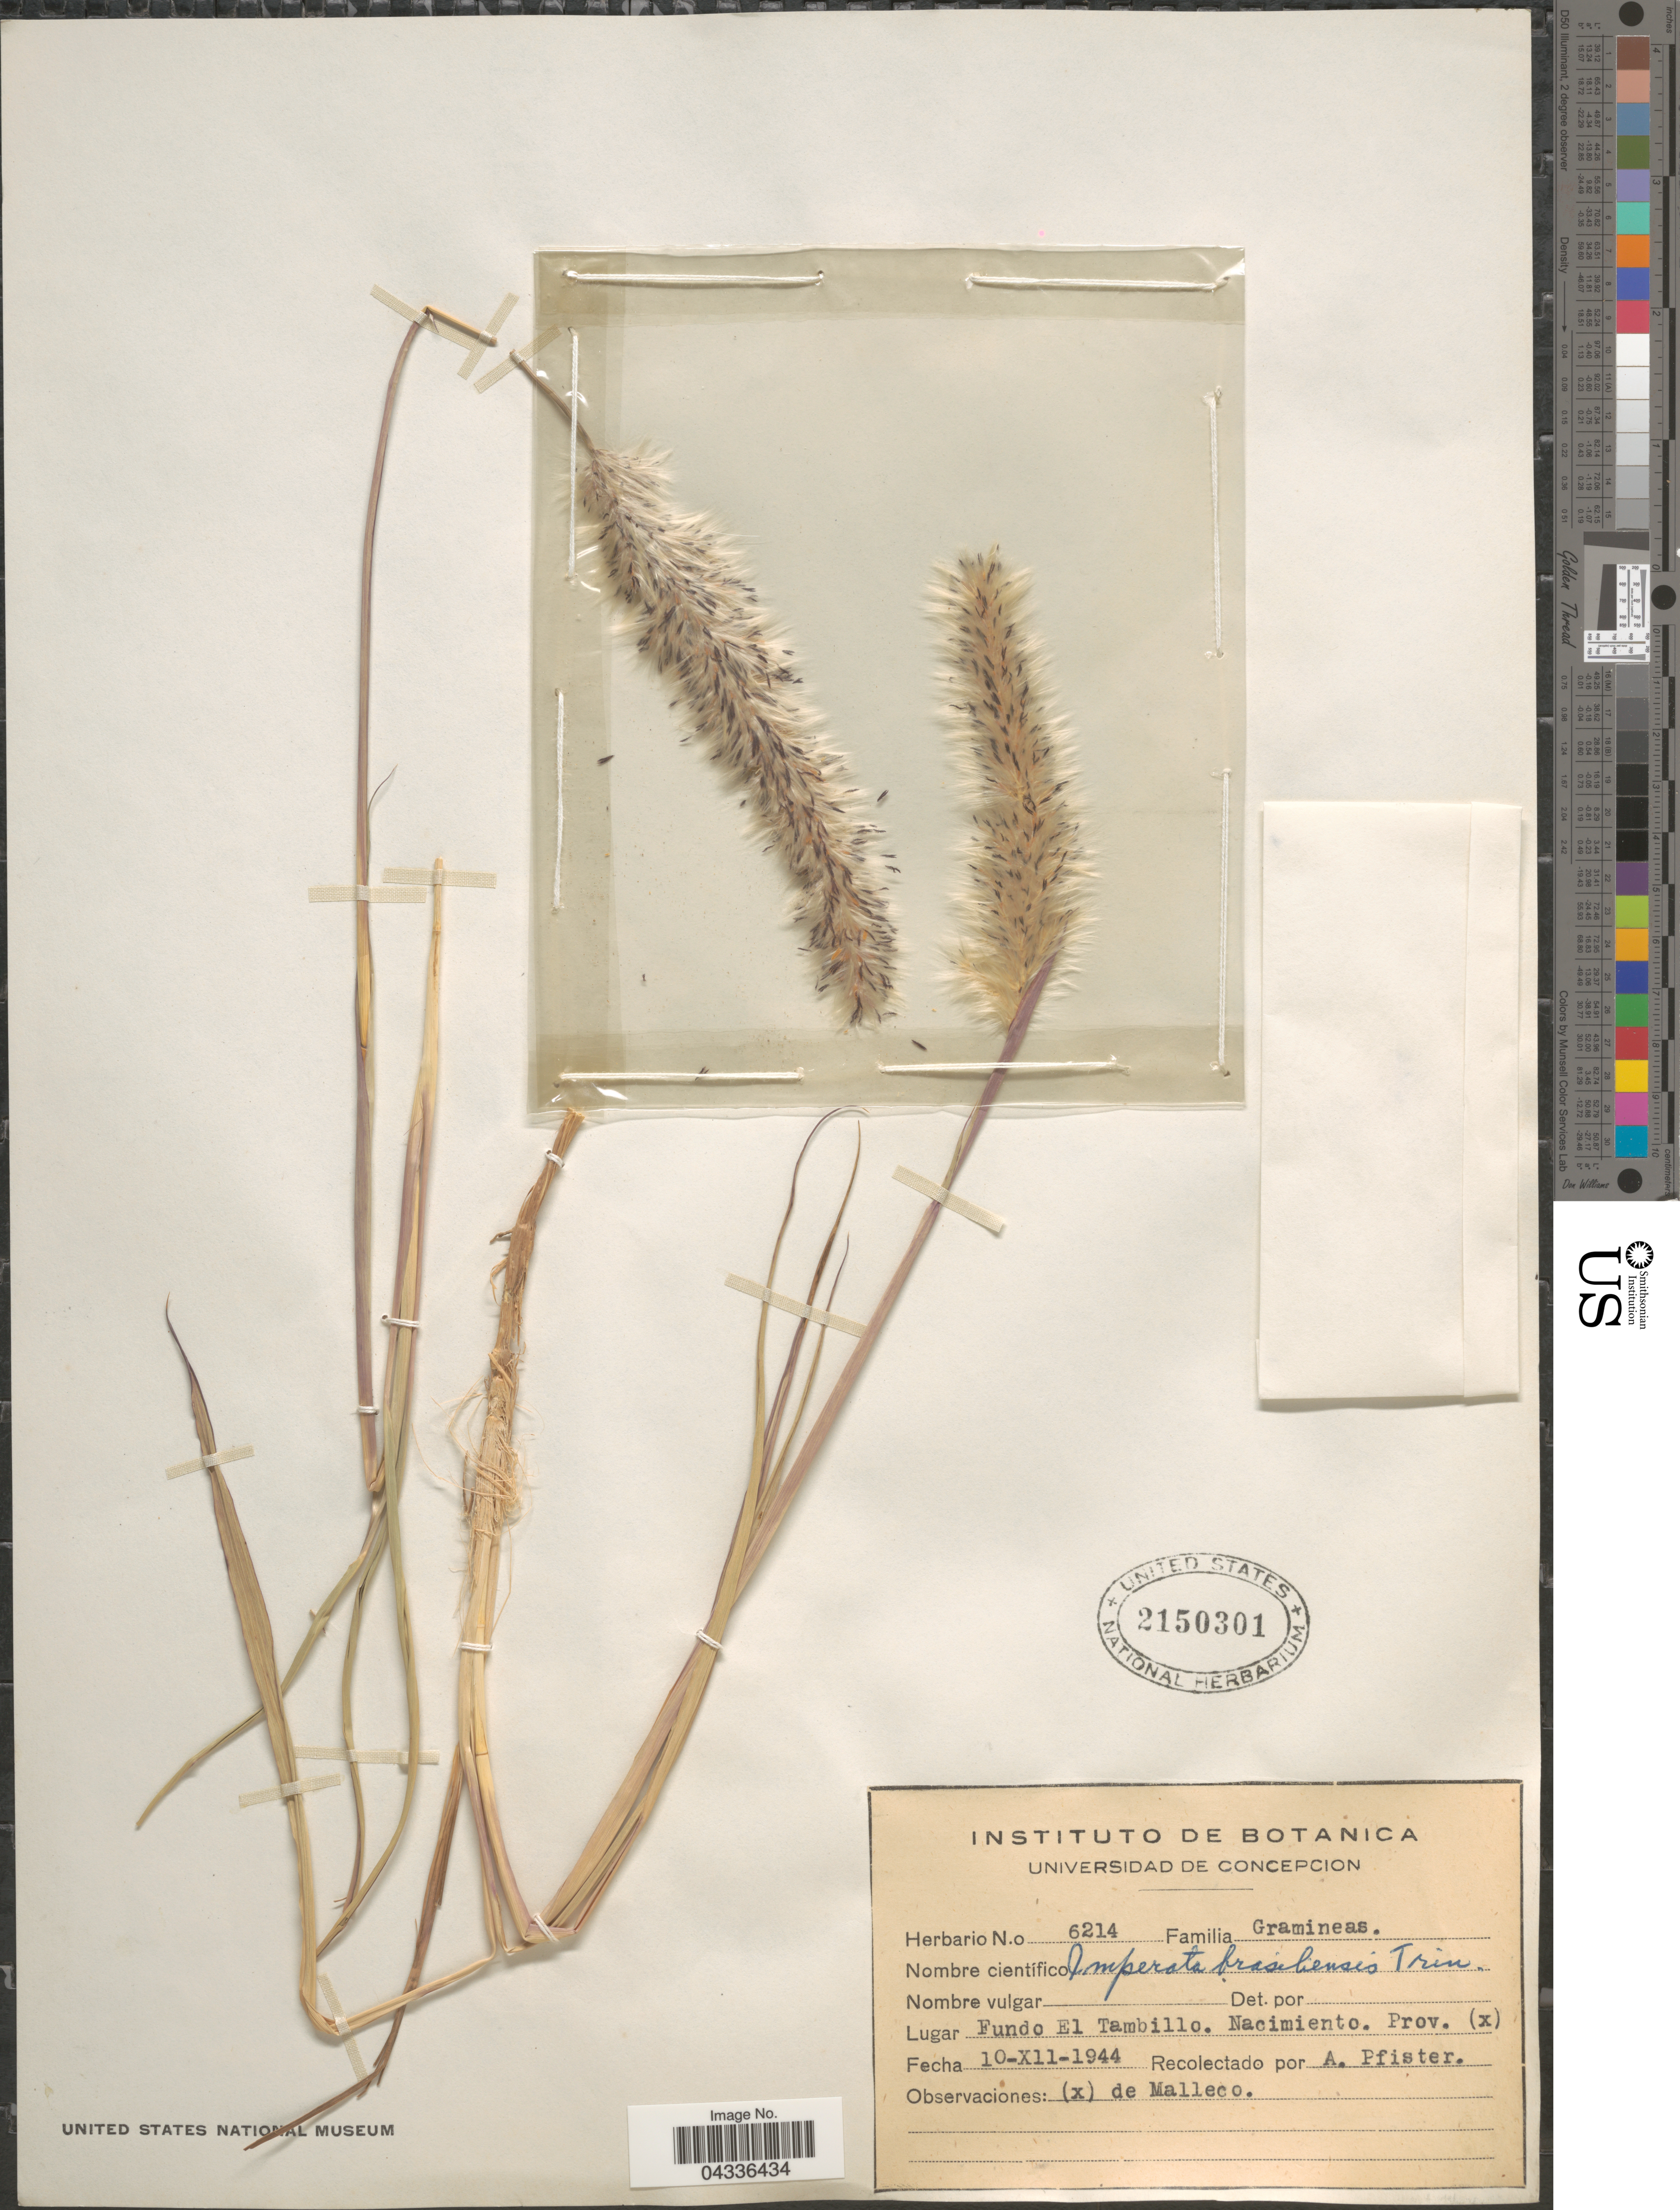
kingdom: Plantae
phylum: Tracheophyta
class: Liliopsida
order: Poales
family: Poaceae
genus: Imperata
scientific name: Imperata brasiliensis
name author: Trin.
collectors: A. Pfister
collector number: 6214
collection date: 1944-12-10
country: Paraguay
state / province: Concepcion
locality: Fundo El Tambillo. Nacimiento. Prov. (x).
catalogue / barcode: US 2150301